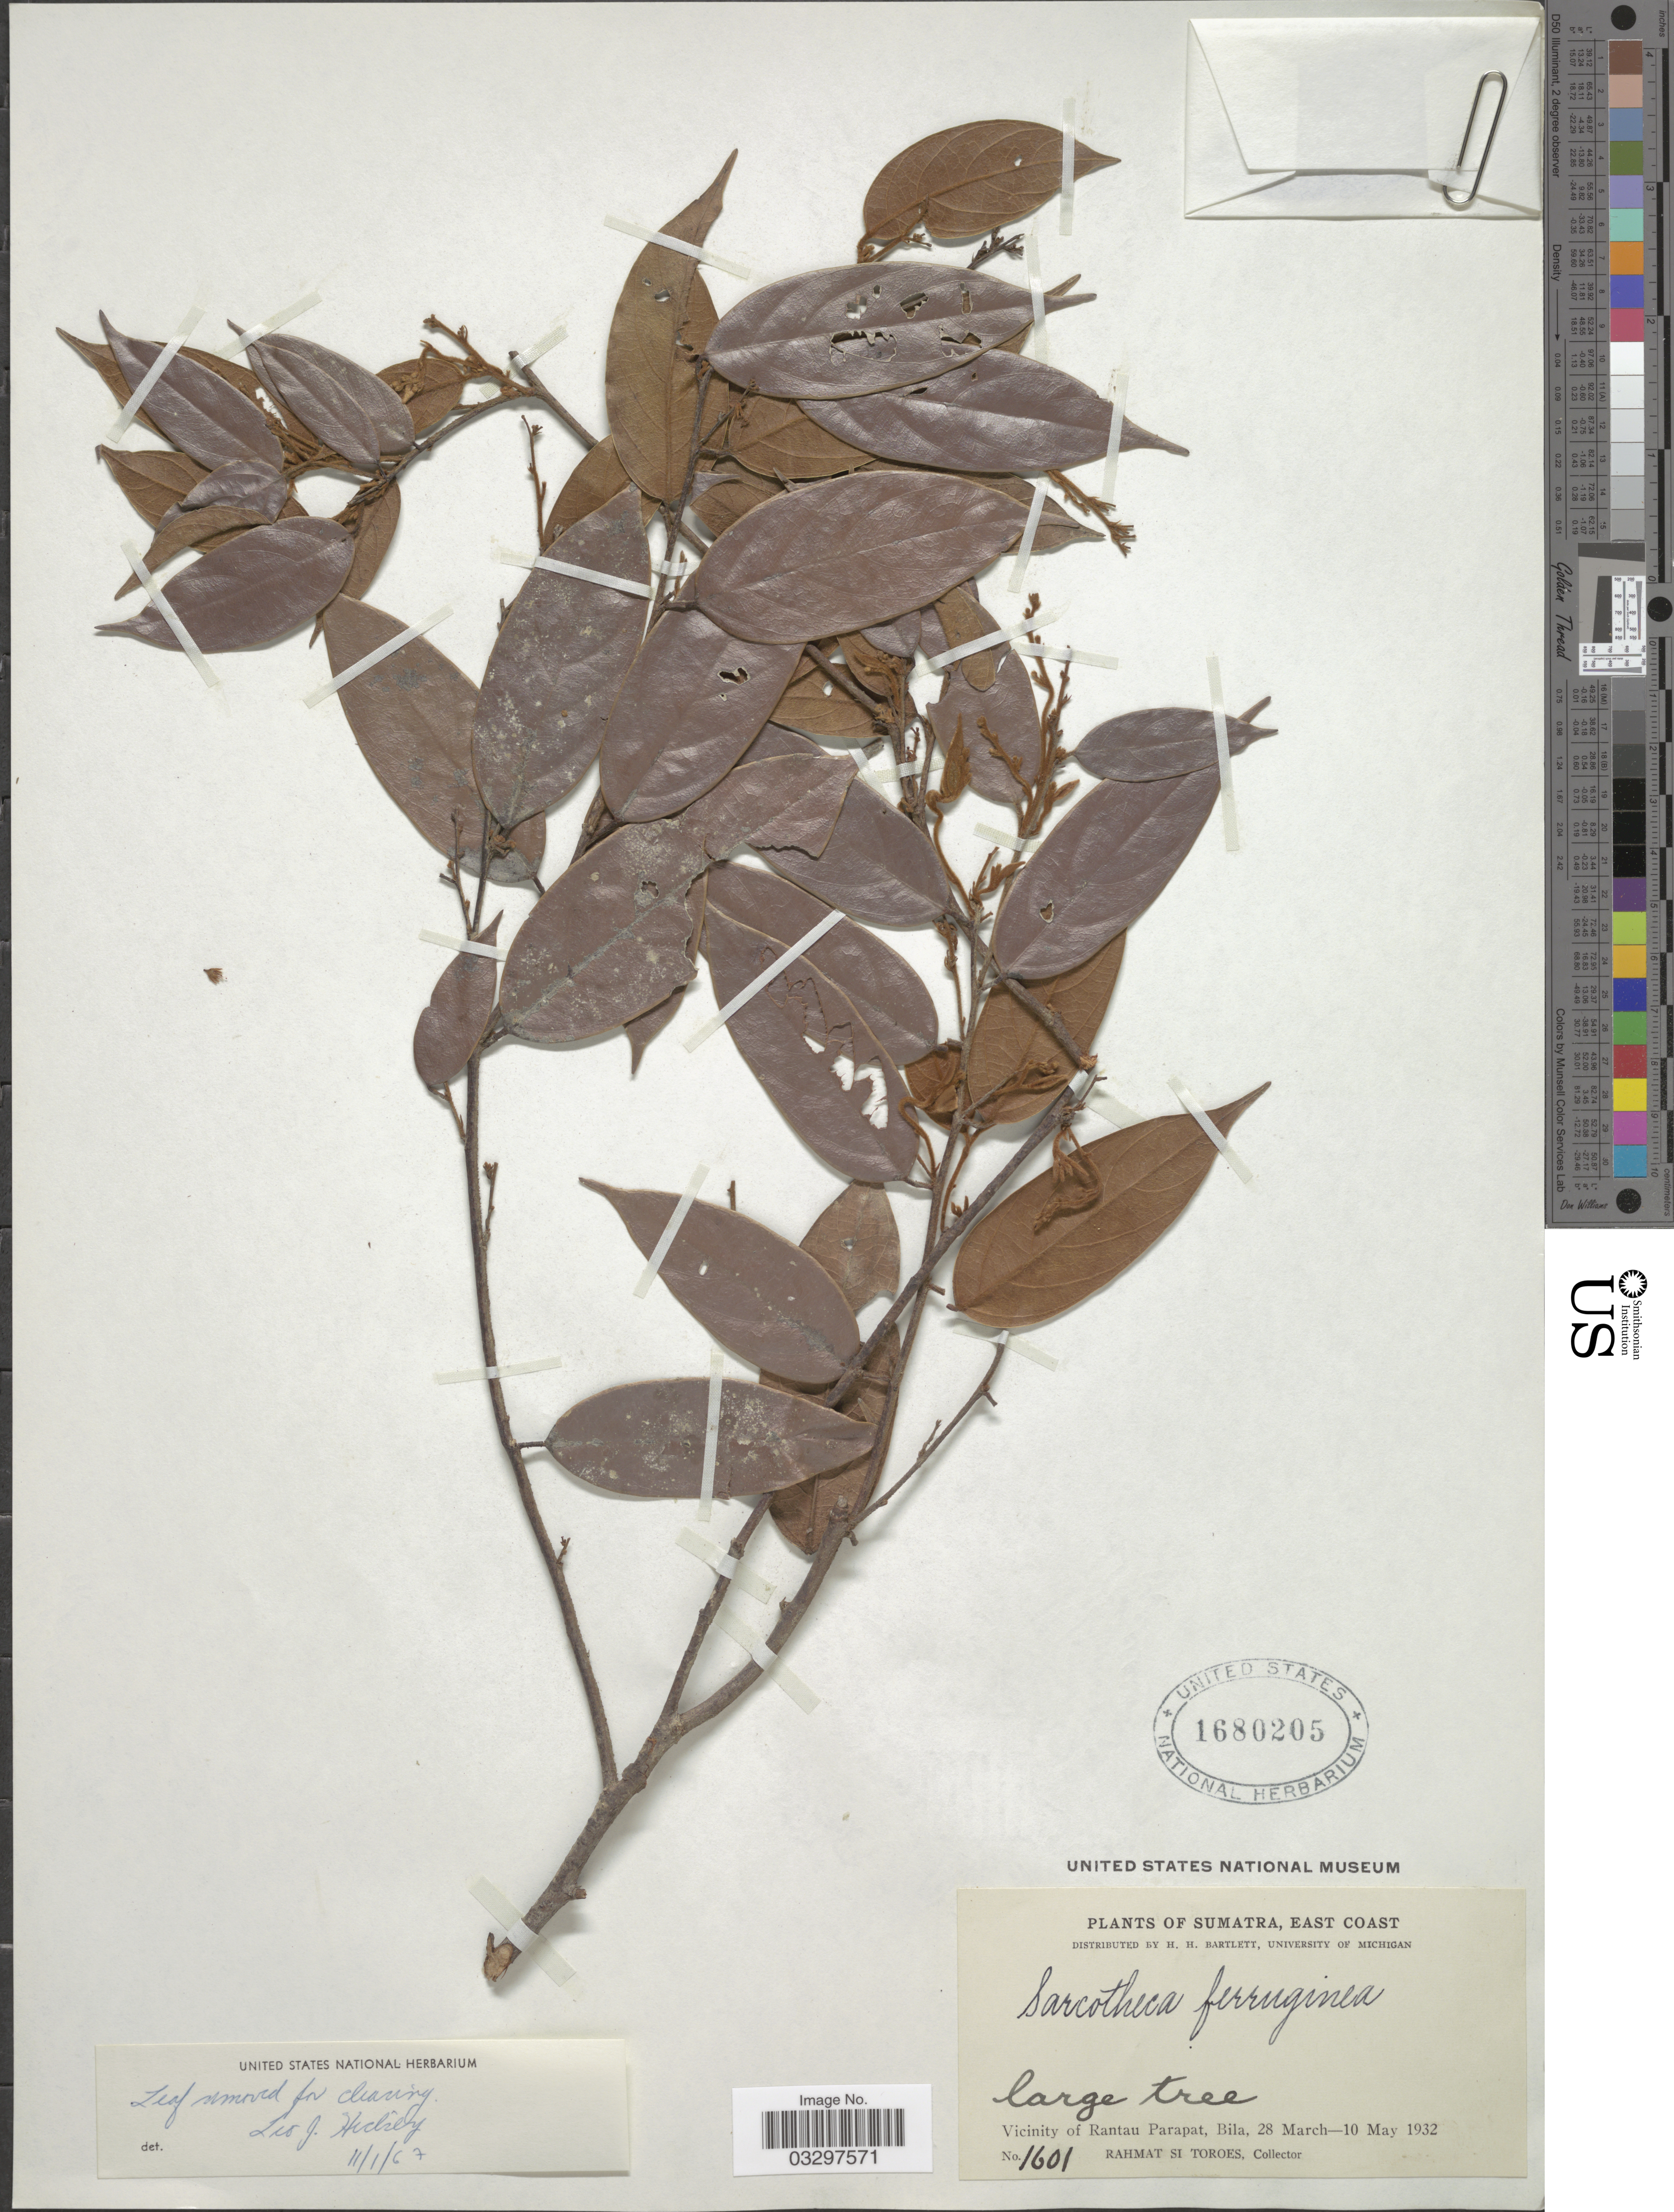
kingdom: Plantae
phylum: Tracheophyta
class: Magnoliopsida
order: Oxalidales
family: Oxalidaceae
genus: Sarcotheca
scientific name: Sarcotheca ferruginea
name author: Merr.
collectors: Rahmat Si Boeea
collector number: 1601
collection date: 1932-03-28/1932-05-10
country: Indonesia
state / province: Sumatra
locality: East Coast. Vicinity of Rantau Parapat, Bila.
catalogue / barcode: US 1680205